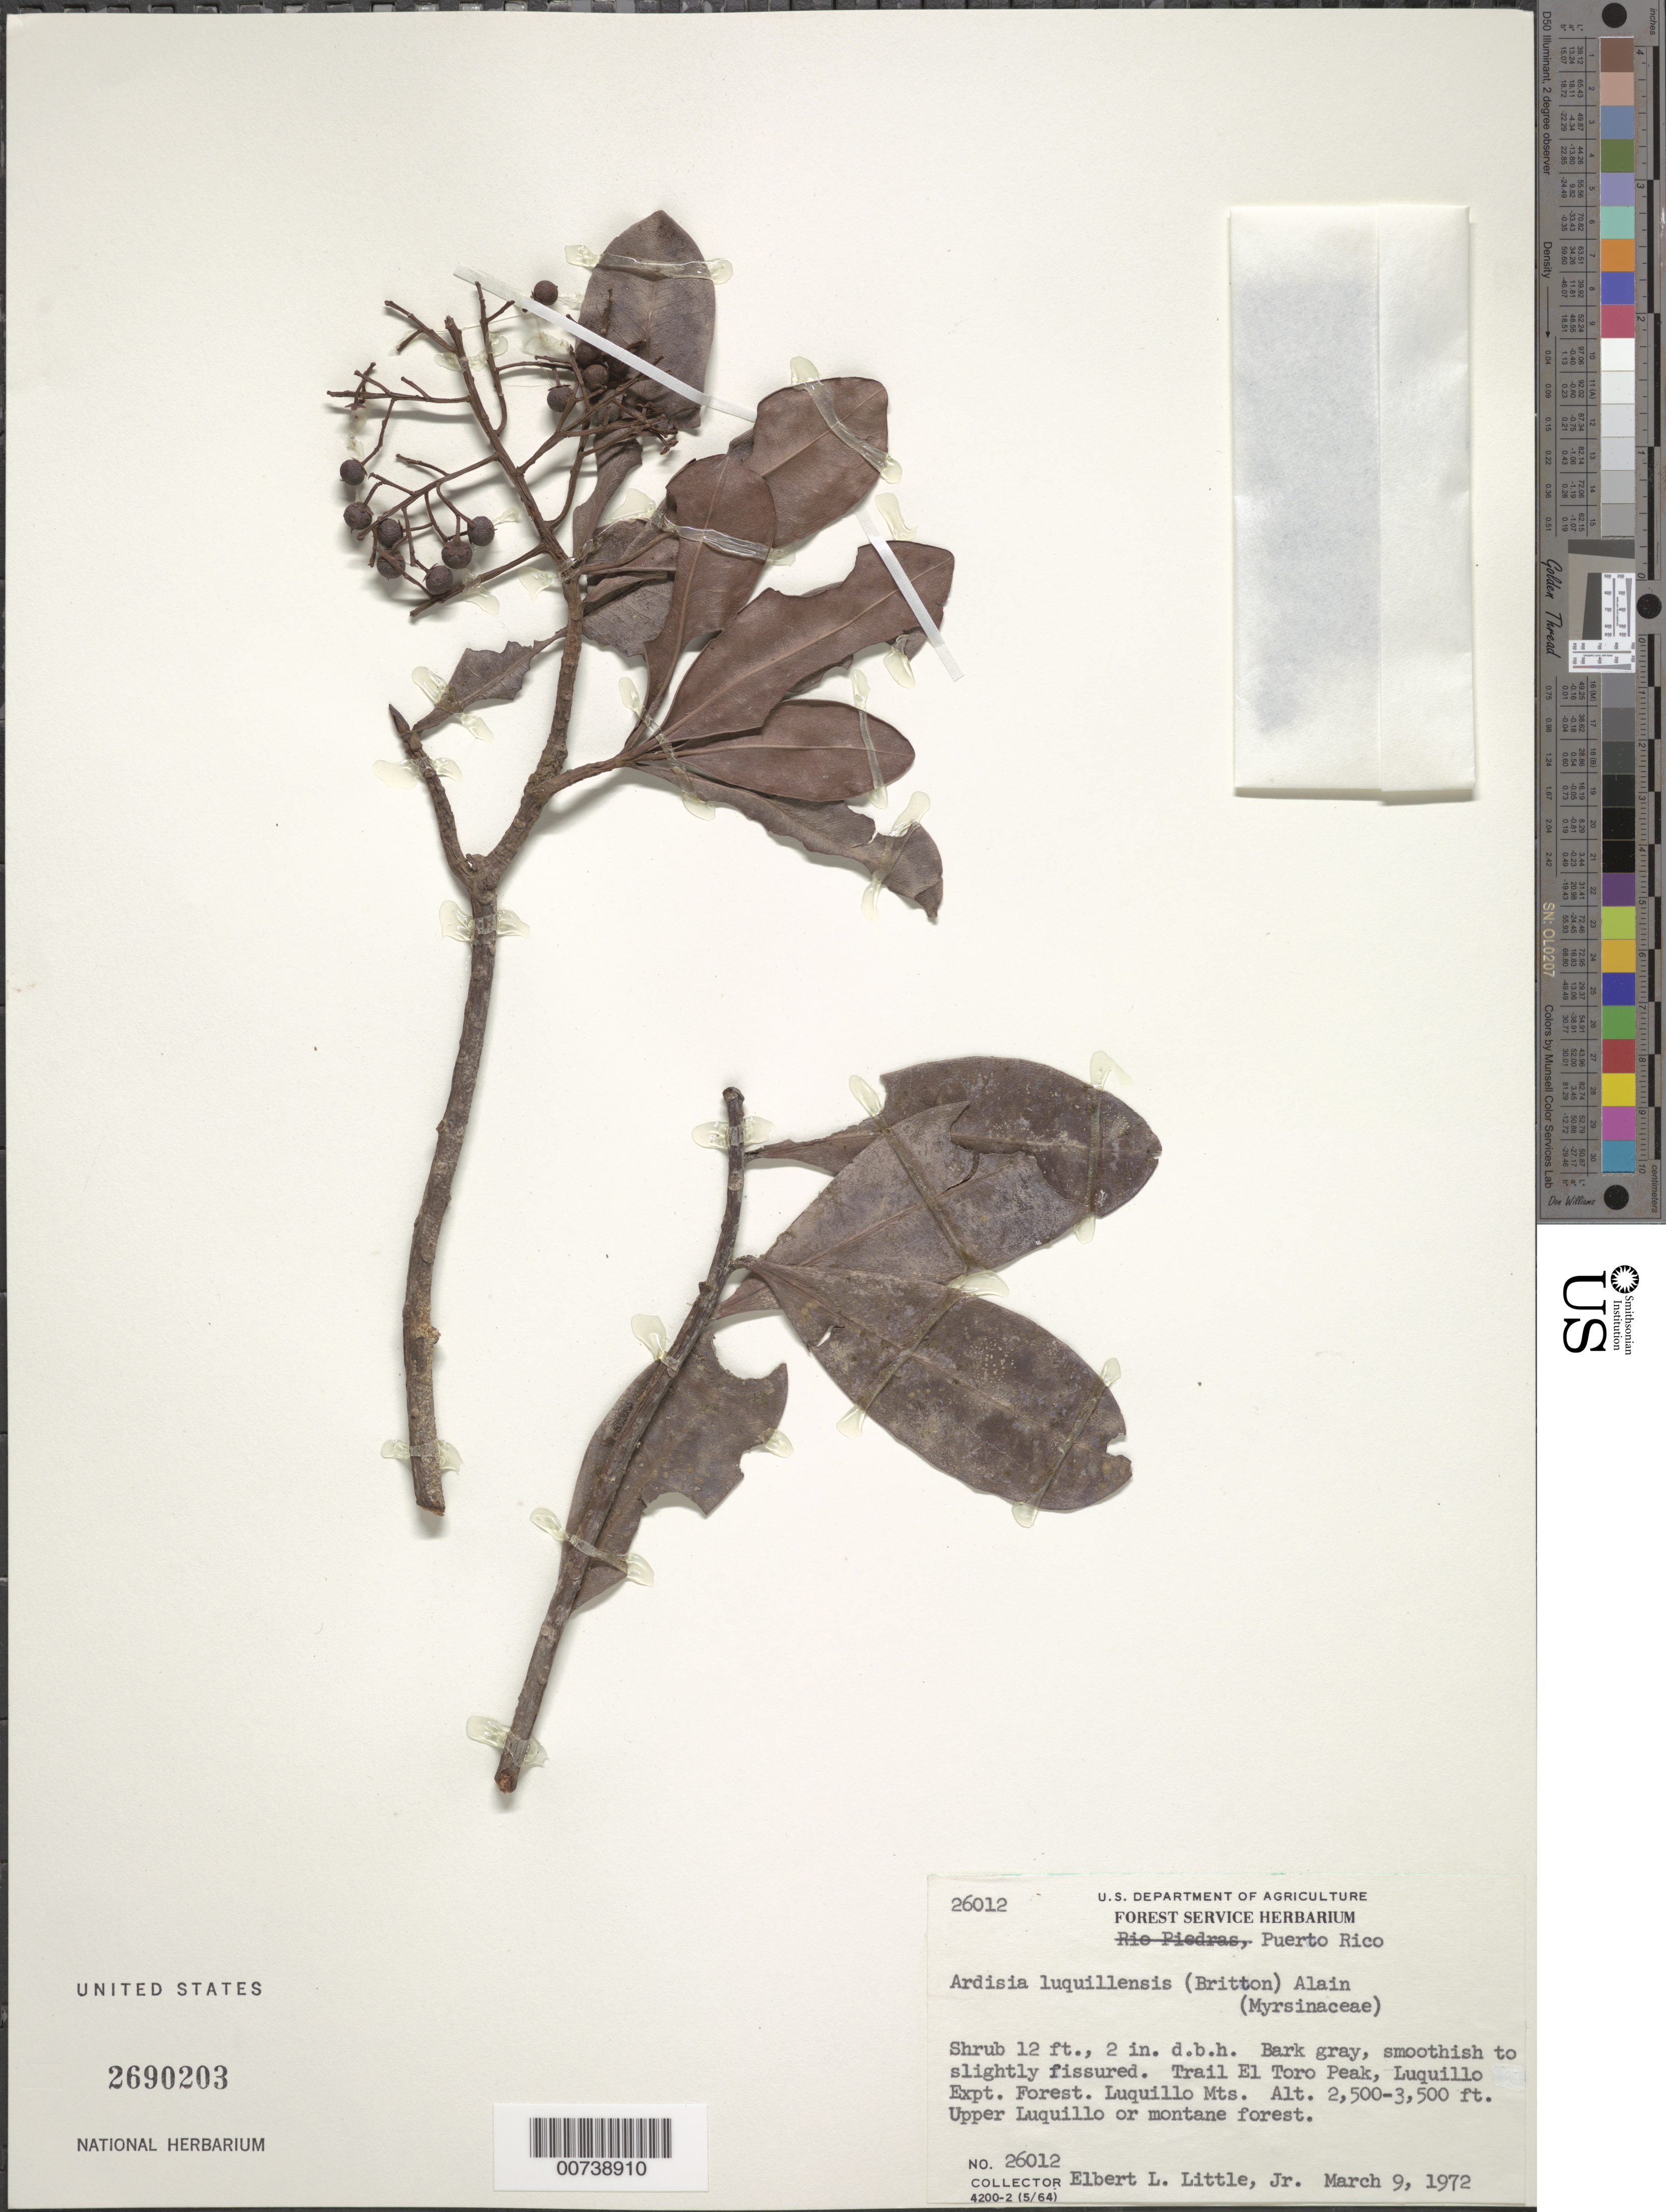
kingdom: Plantae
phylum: Tracheophyta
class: Magnoliopsida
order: Ericales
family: Primulaceae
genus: Ardisia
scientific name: Ardisia luquillensis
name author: (Britton) Alain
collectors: E. L. Little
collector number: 26012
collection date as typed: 09 Mar 1972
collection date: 1972-03-09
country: Puerto Rico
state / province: Luquillo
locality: Trail El Toro Peak, Luquillo Expt. Forest, Luquillo Mountains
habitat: Upper Luquillo or montane forest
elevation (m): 762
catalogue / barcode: US 2690203